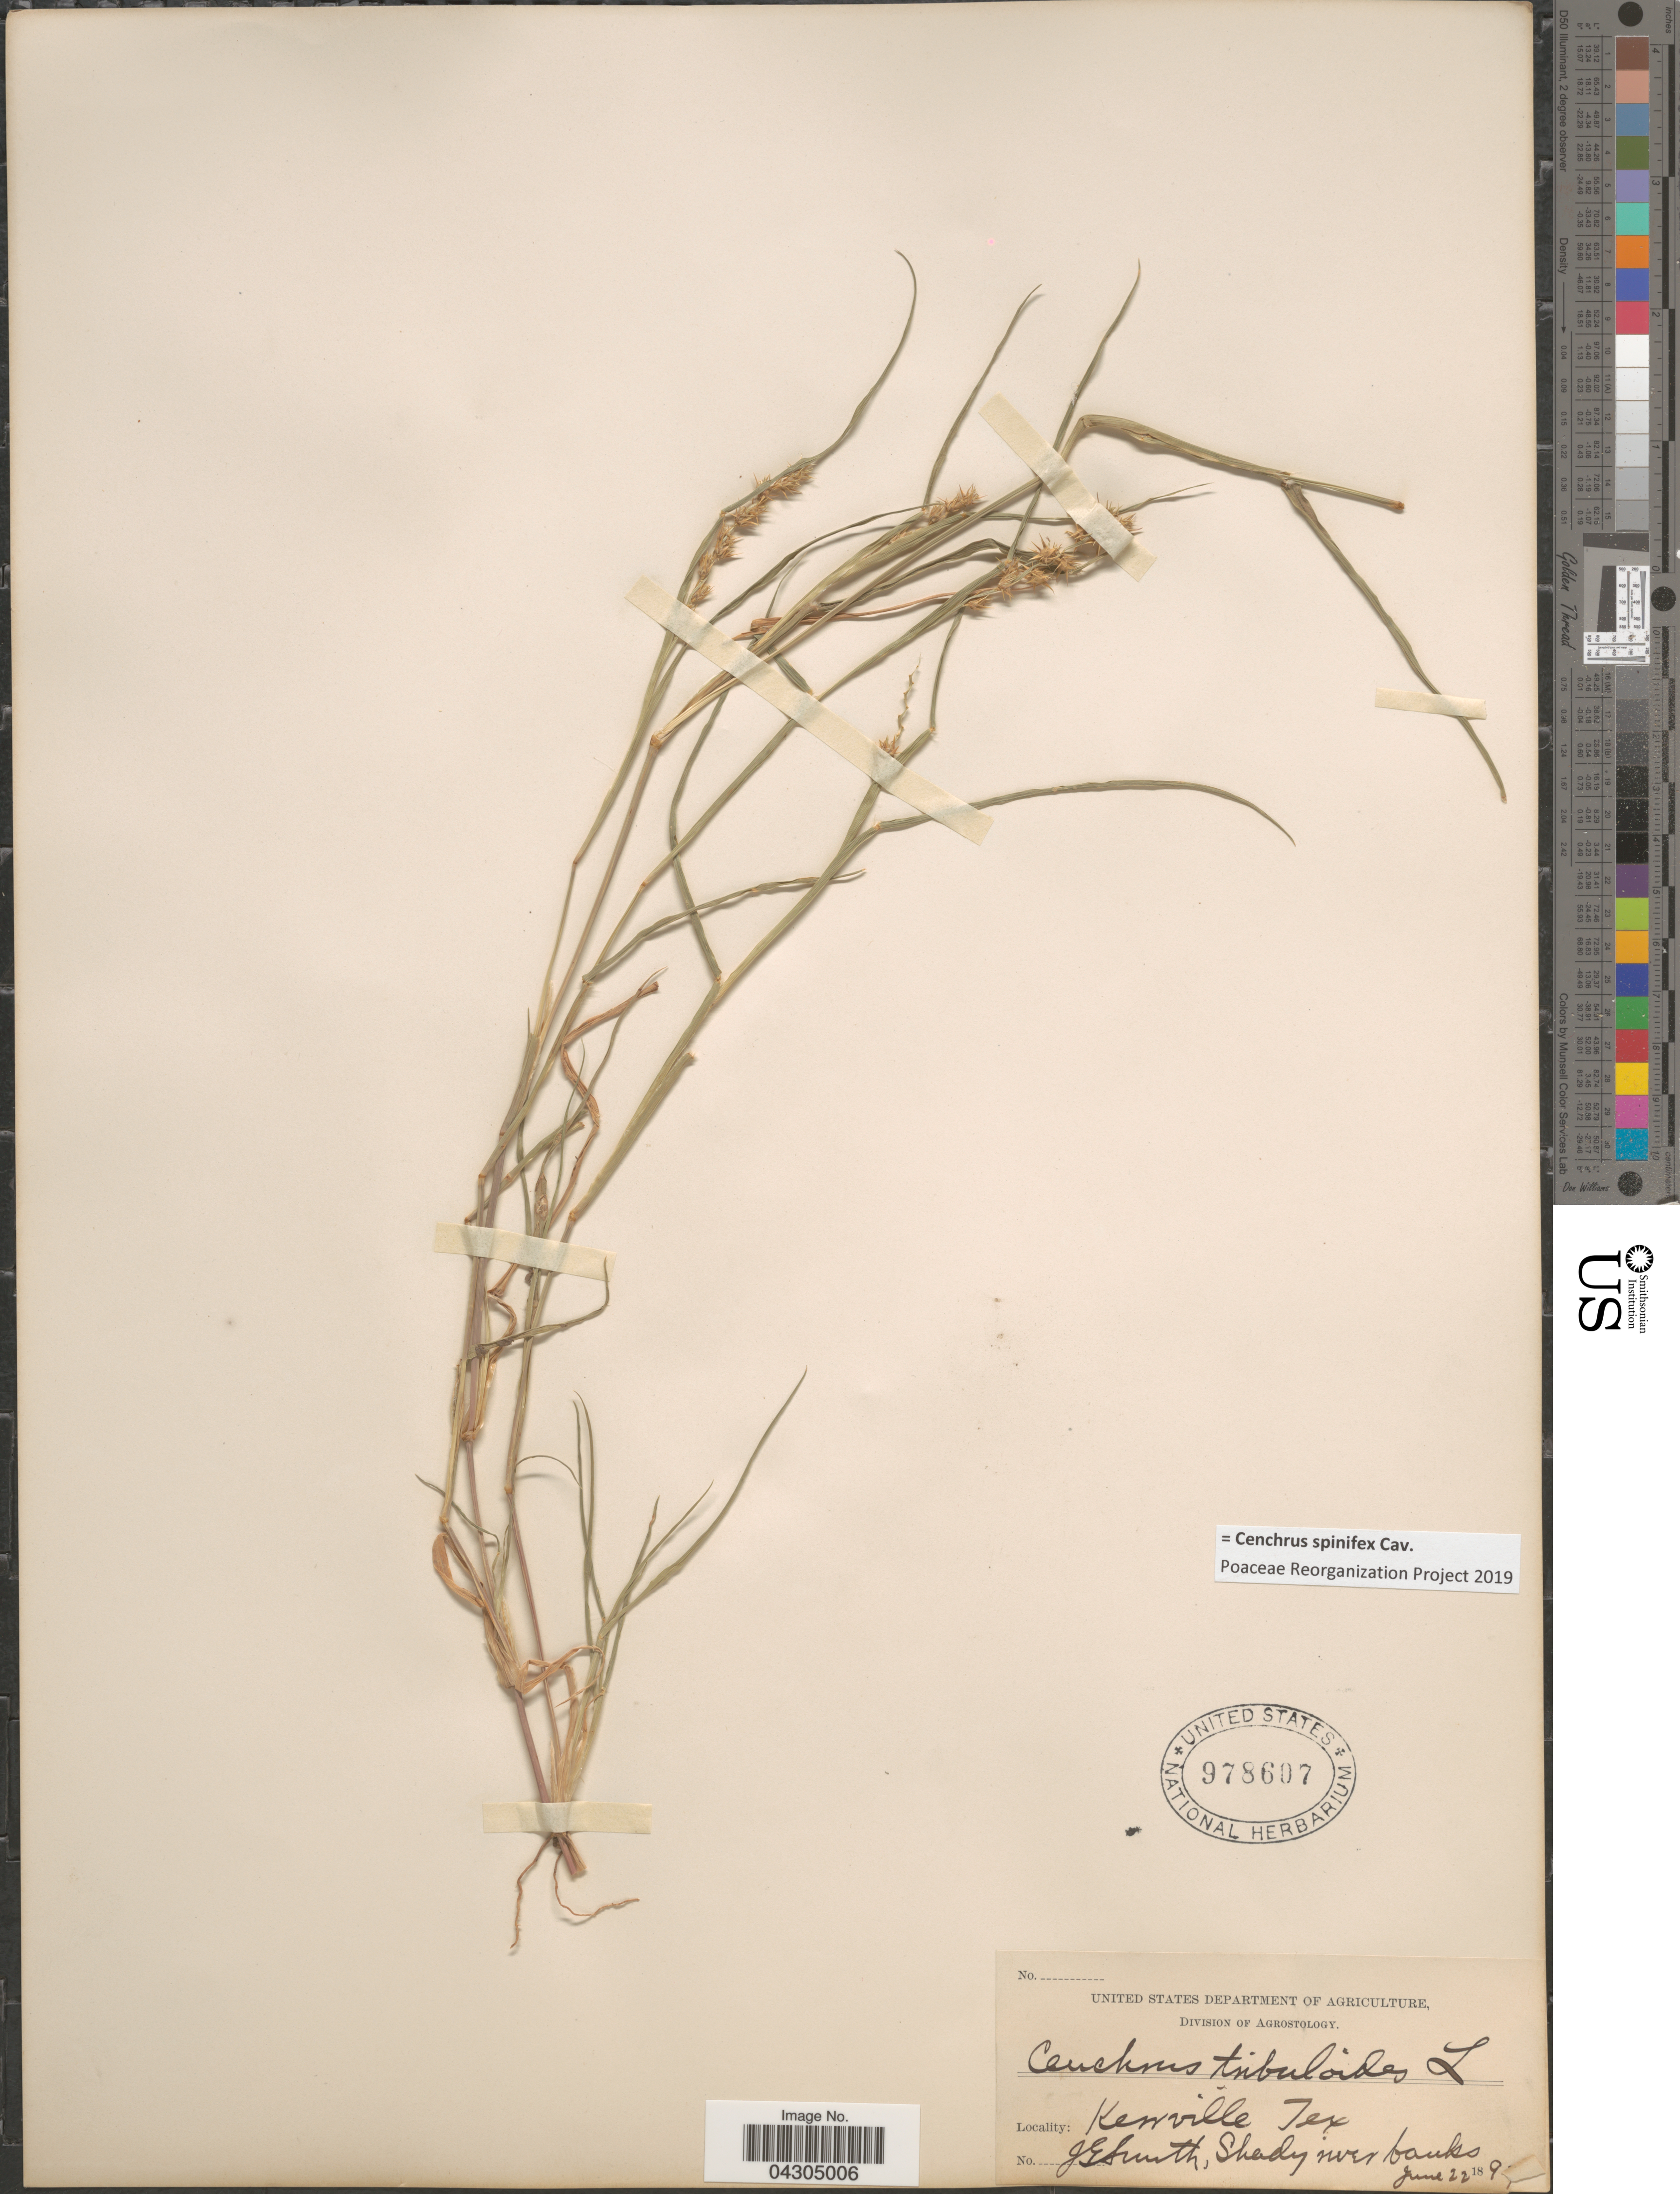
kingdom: Plantae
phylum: Tracheophyta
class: Liliopsida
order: Poales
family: Poaceae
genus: Cenchrus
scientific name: Cenchrus spinifex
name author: Cav.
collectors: J. G. Smith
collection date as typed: June 22, 189!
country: United States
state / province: Texas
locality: Kerrville.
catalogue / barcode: US 978607